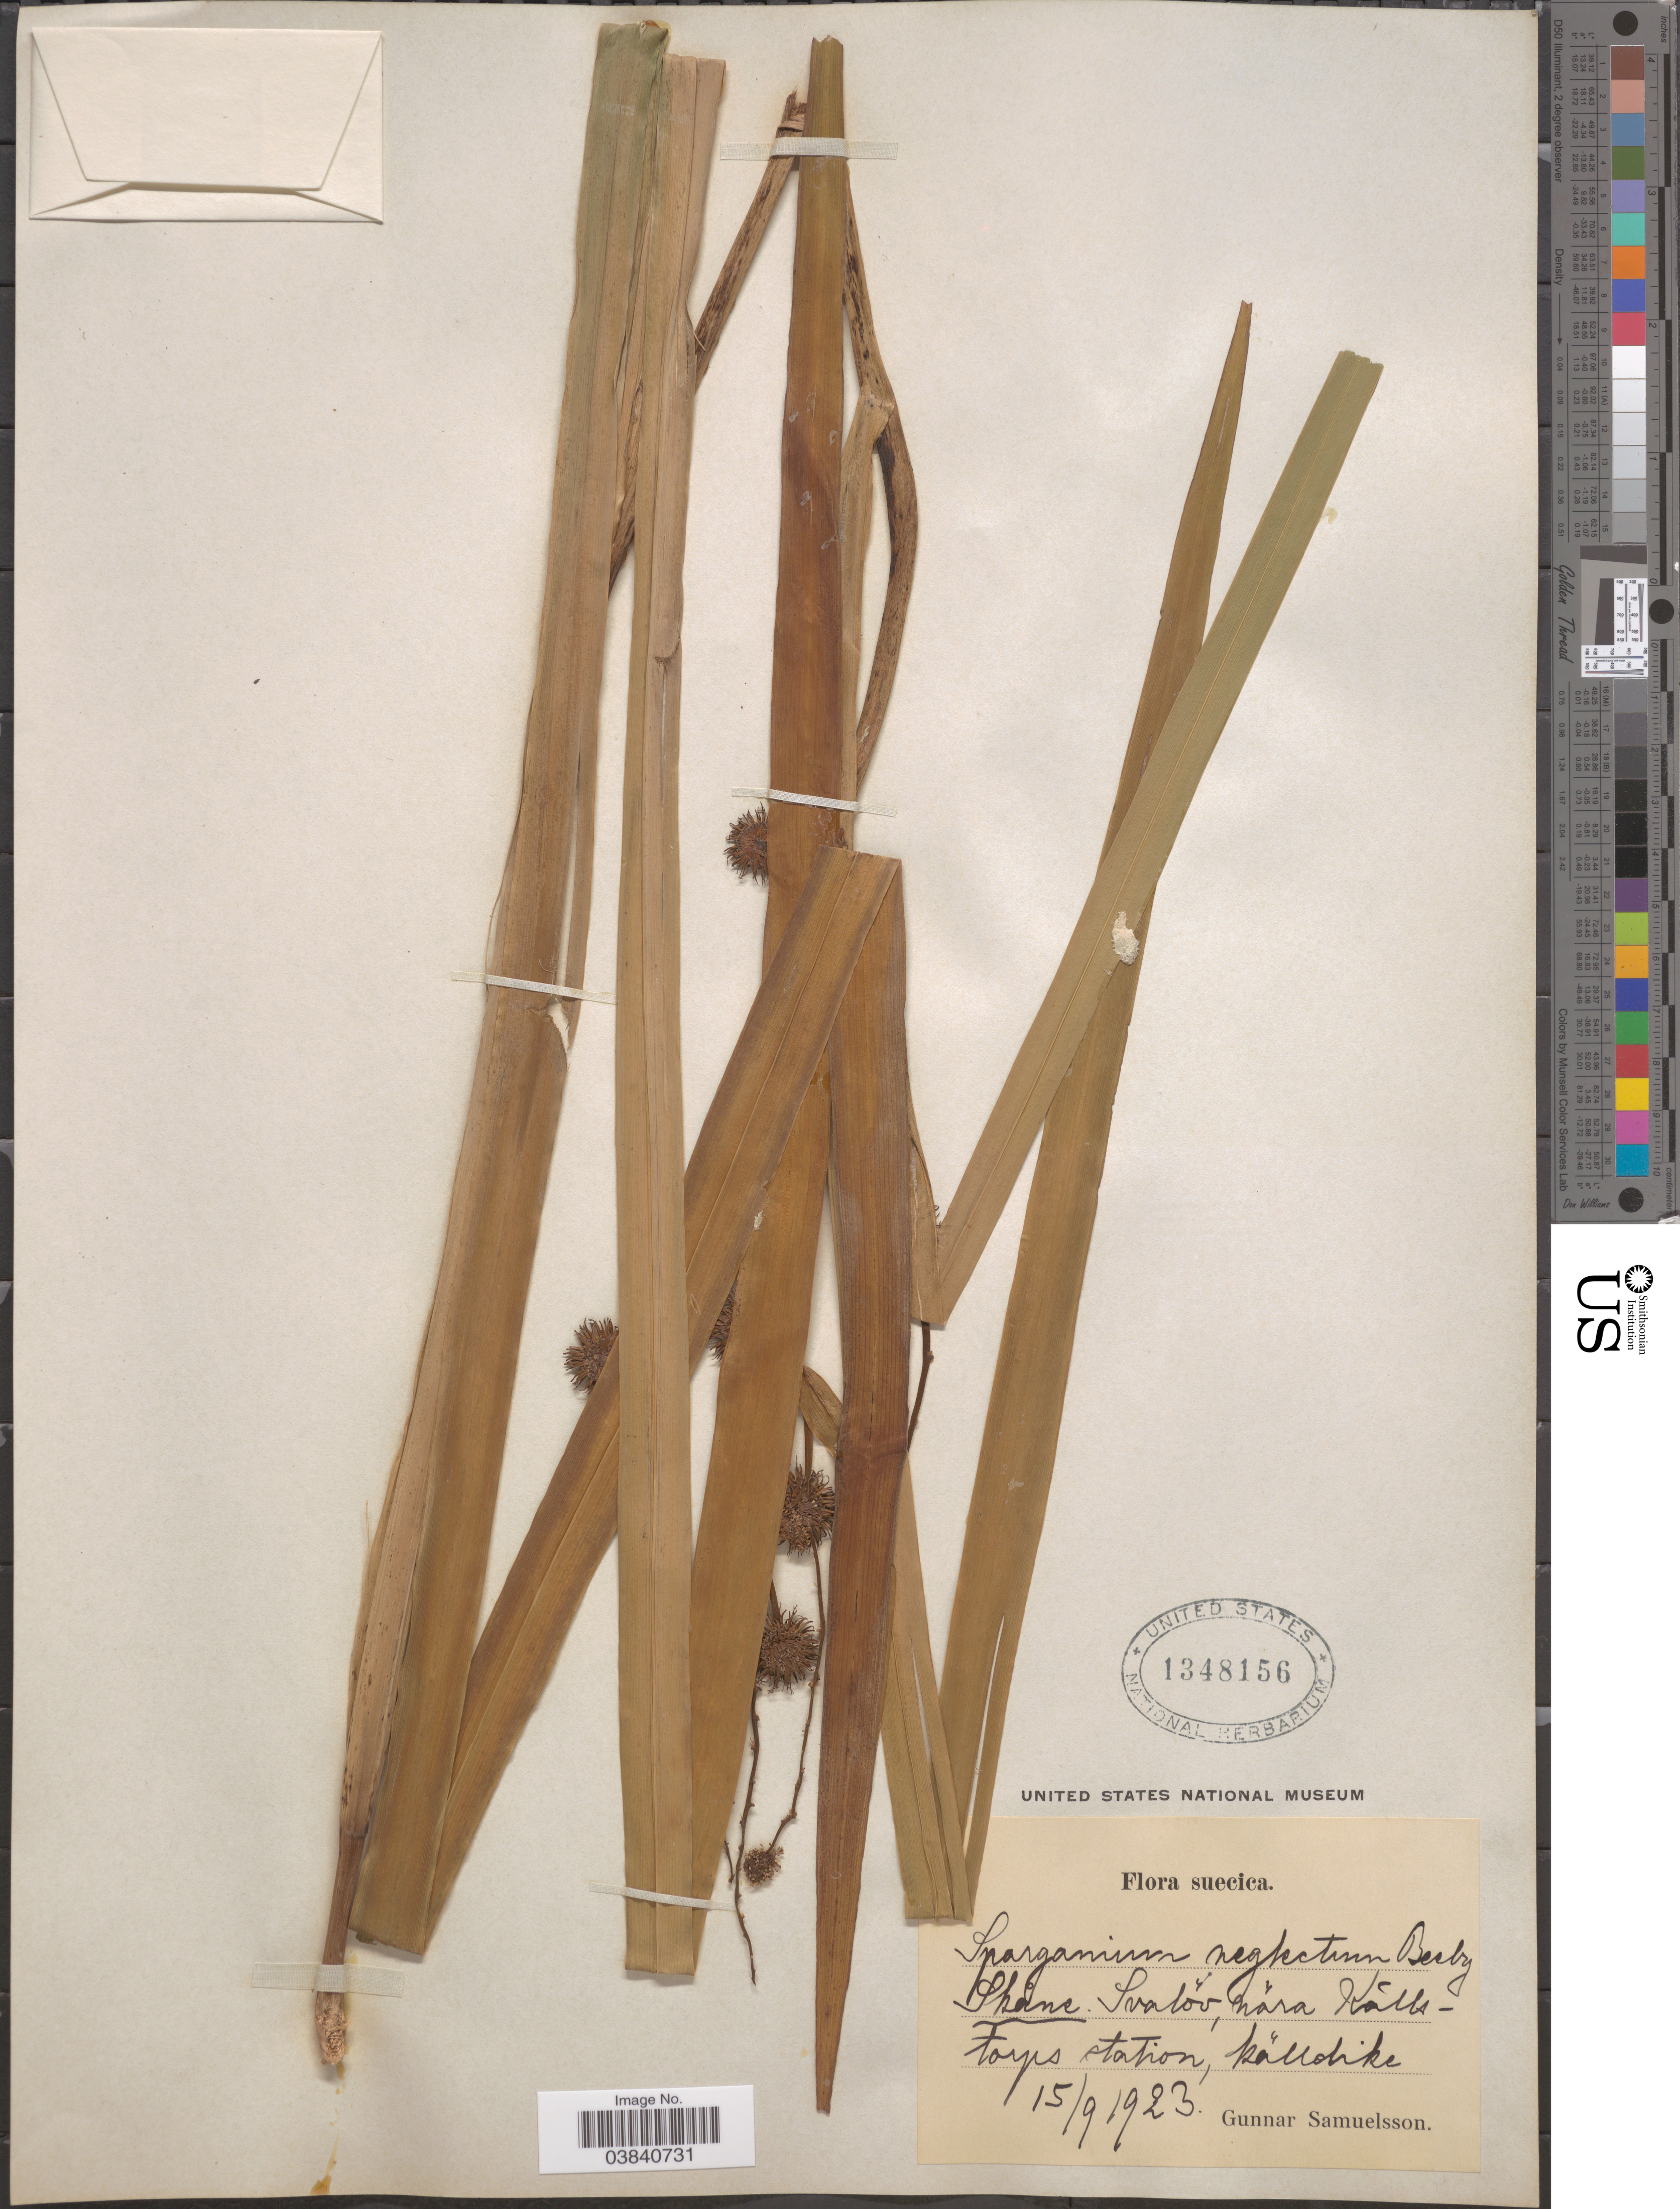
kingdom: Plantae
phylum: Tracheophyta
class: Liliopsida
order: Poales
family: Typhaceae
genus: Sparganium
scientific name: Sparganium neglectum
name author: Beeby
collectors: G. Samuelsson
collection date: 1923-09-15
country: Sweden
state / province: Skåne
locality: Svalöv, nära Källstorps station.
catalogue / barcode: US 1348156